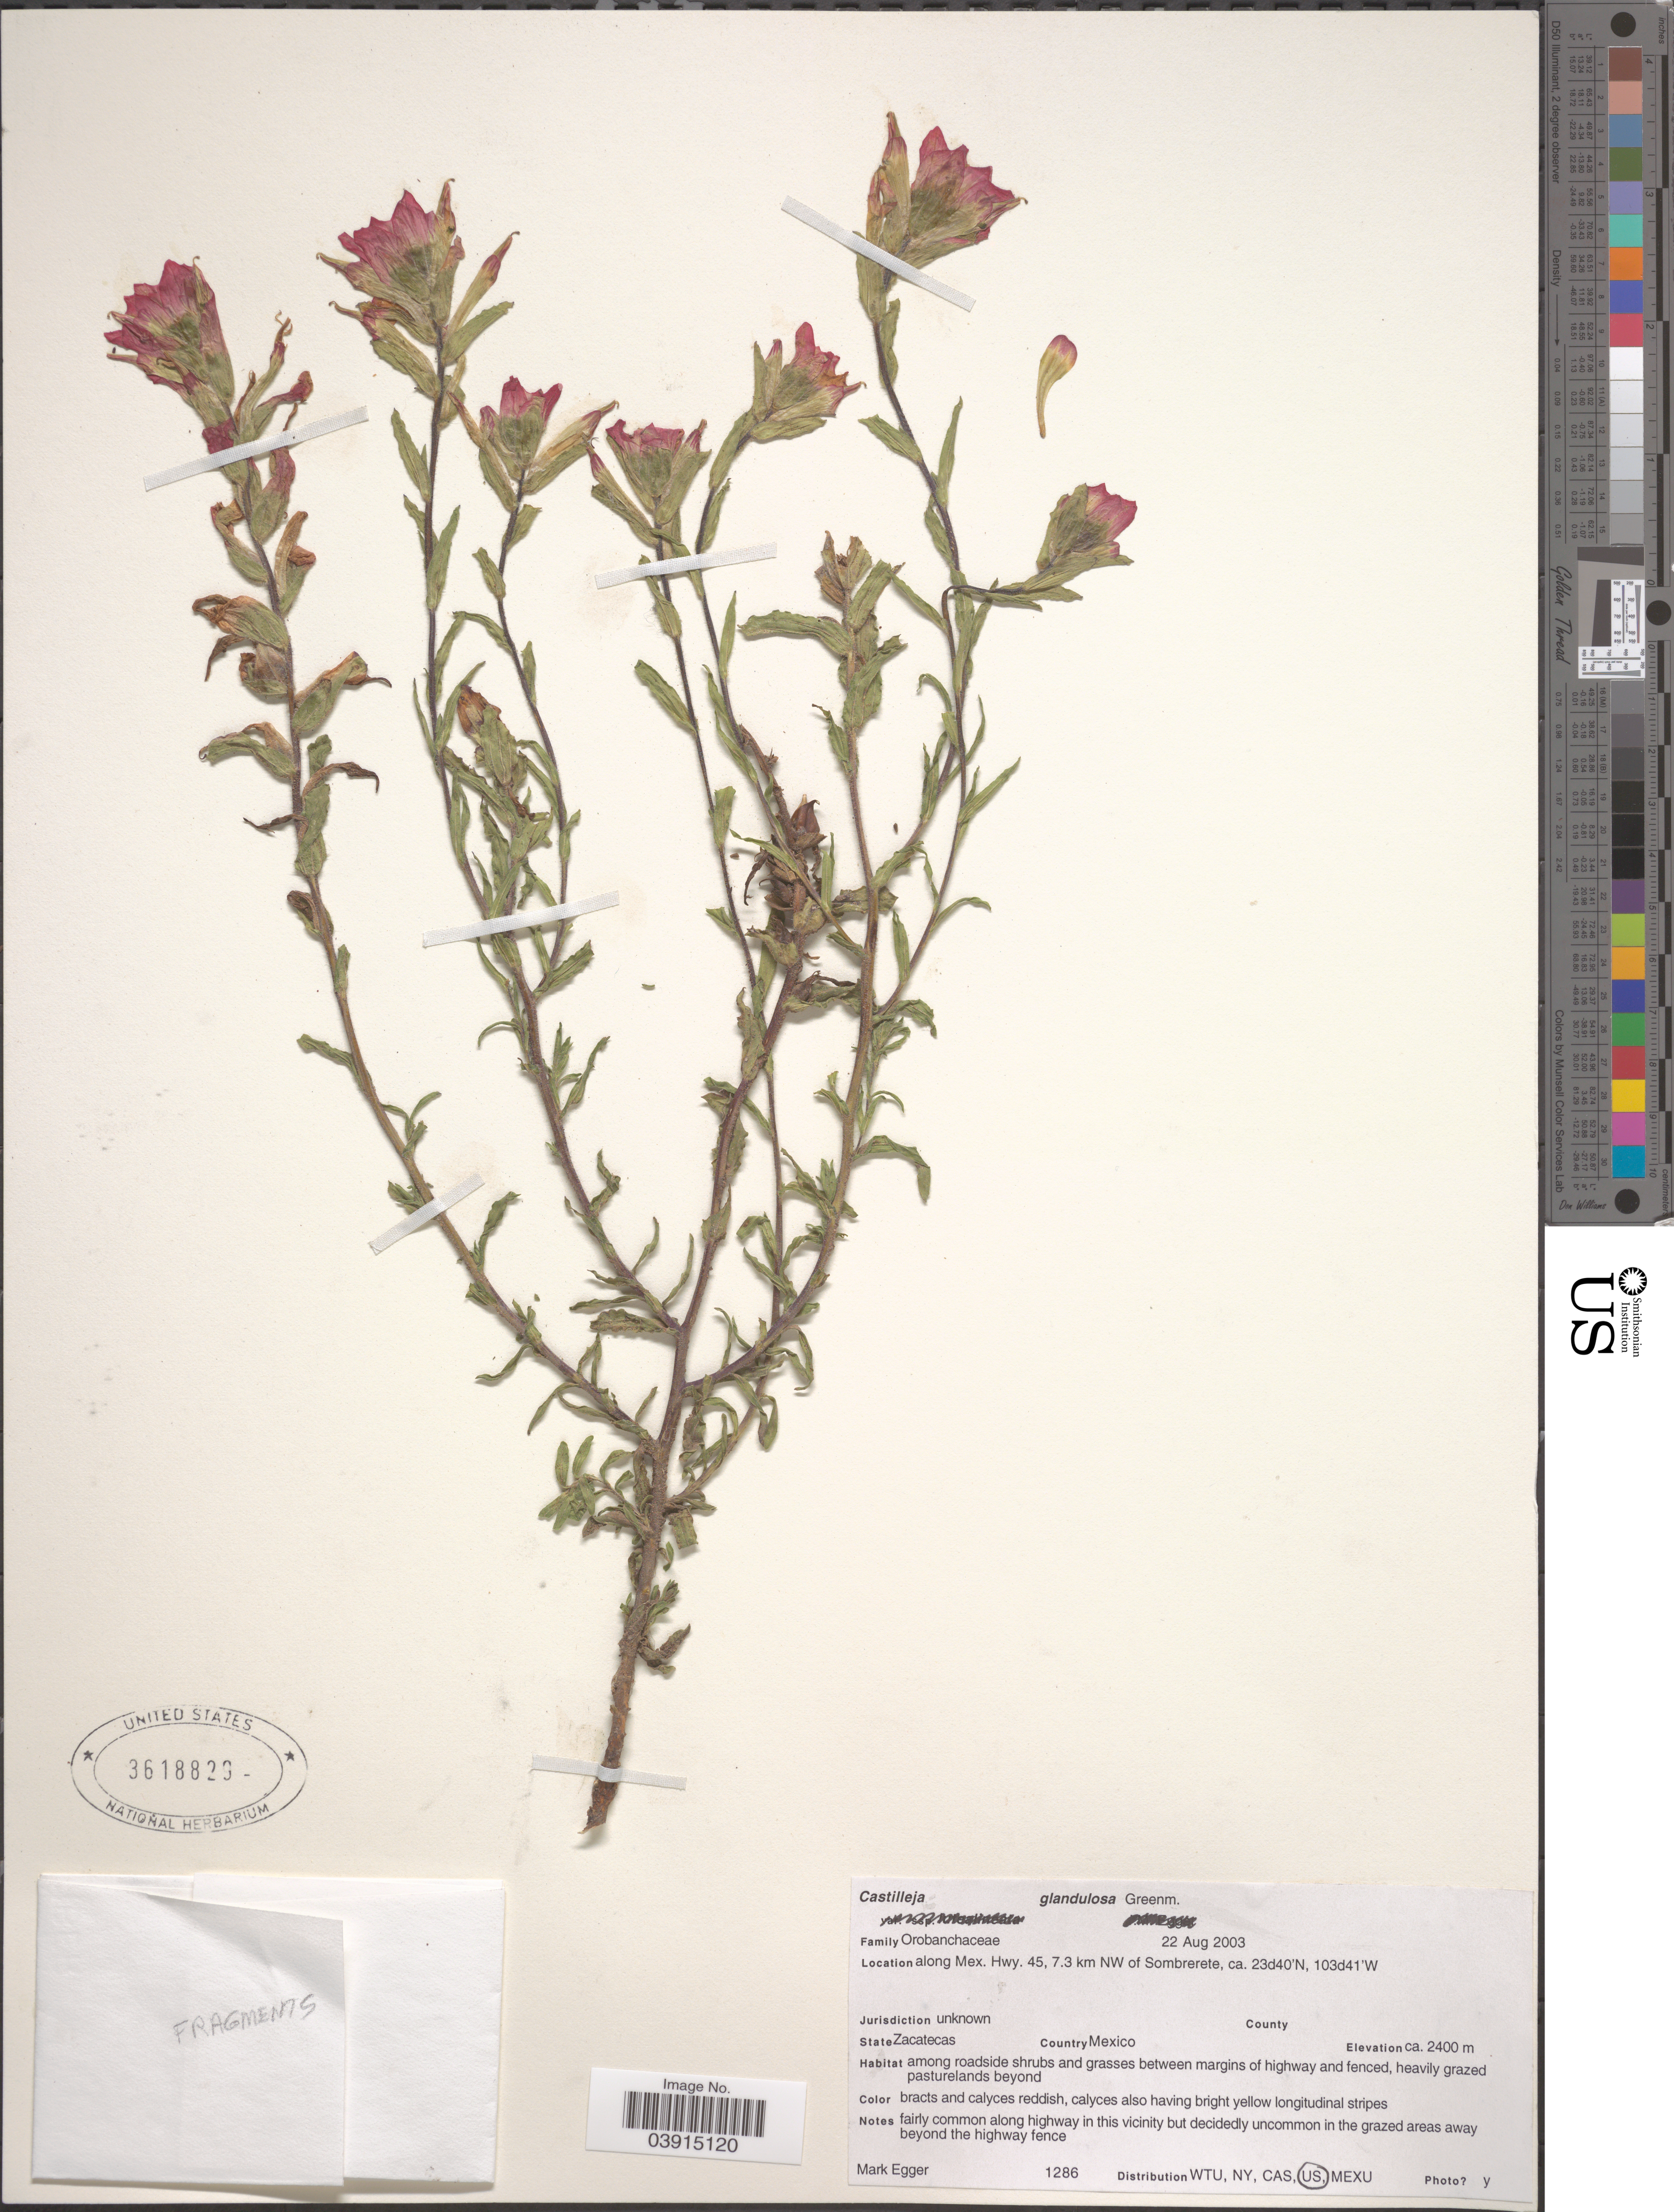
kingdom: Plantae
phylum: Tracheophyta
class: Magnoliopsida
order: Lamiales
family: Orobanchaceae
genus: Castilleja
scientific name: Castilleja glandulosa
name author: Greenm.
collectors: M. Egger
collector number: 1286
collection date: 2003-08-22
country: Mexico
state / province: Zacatecas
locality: Along Mex. Hwy. 45, 7.3 km NW of Sombrerete.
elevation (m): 2400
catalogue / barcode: US 3618829